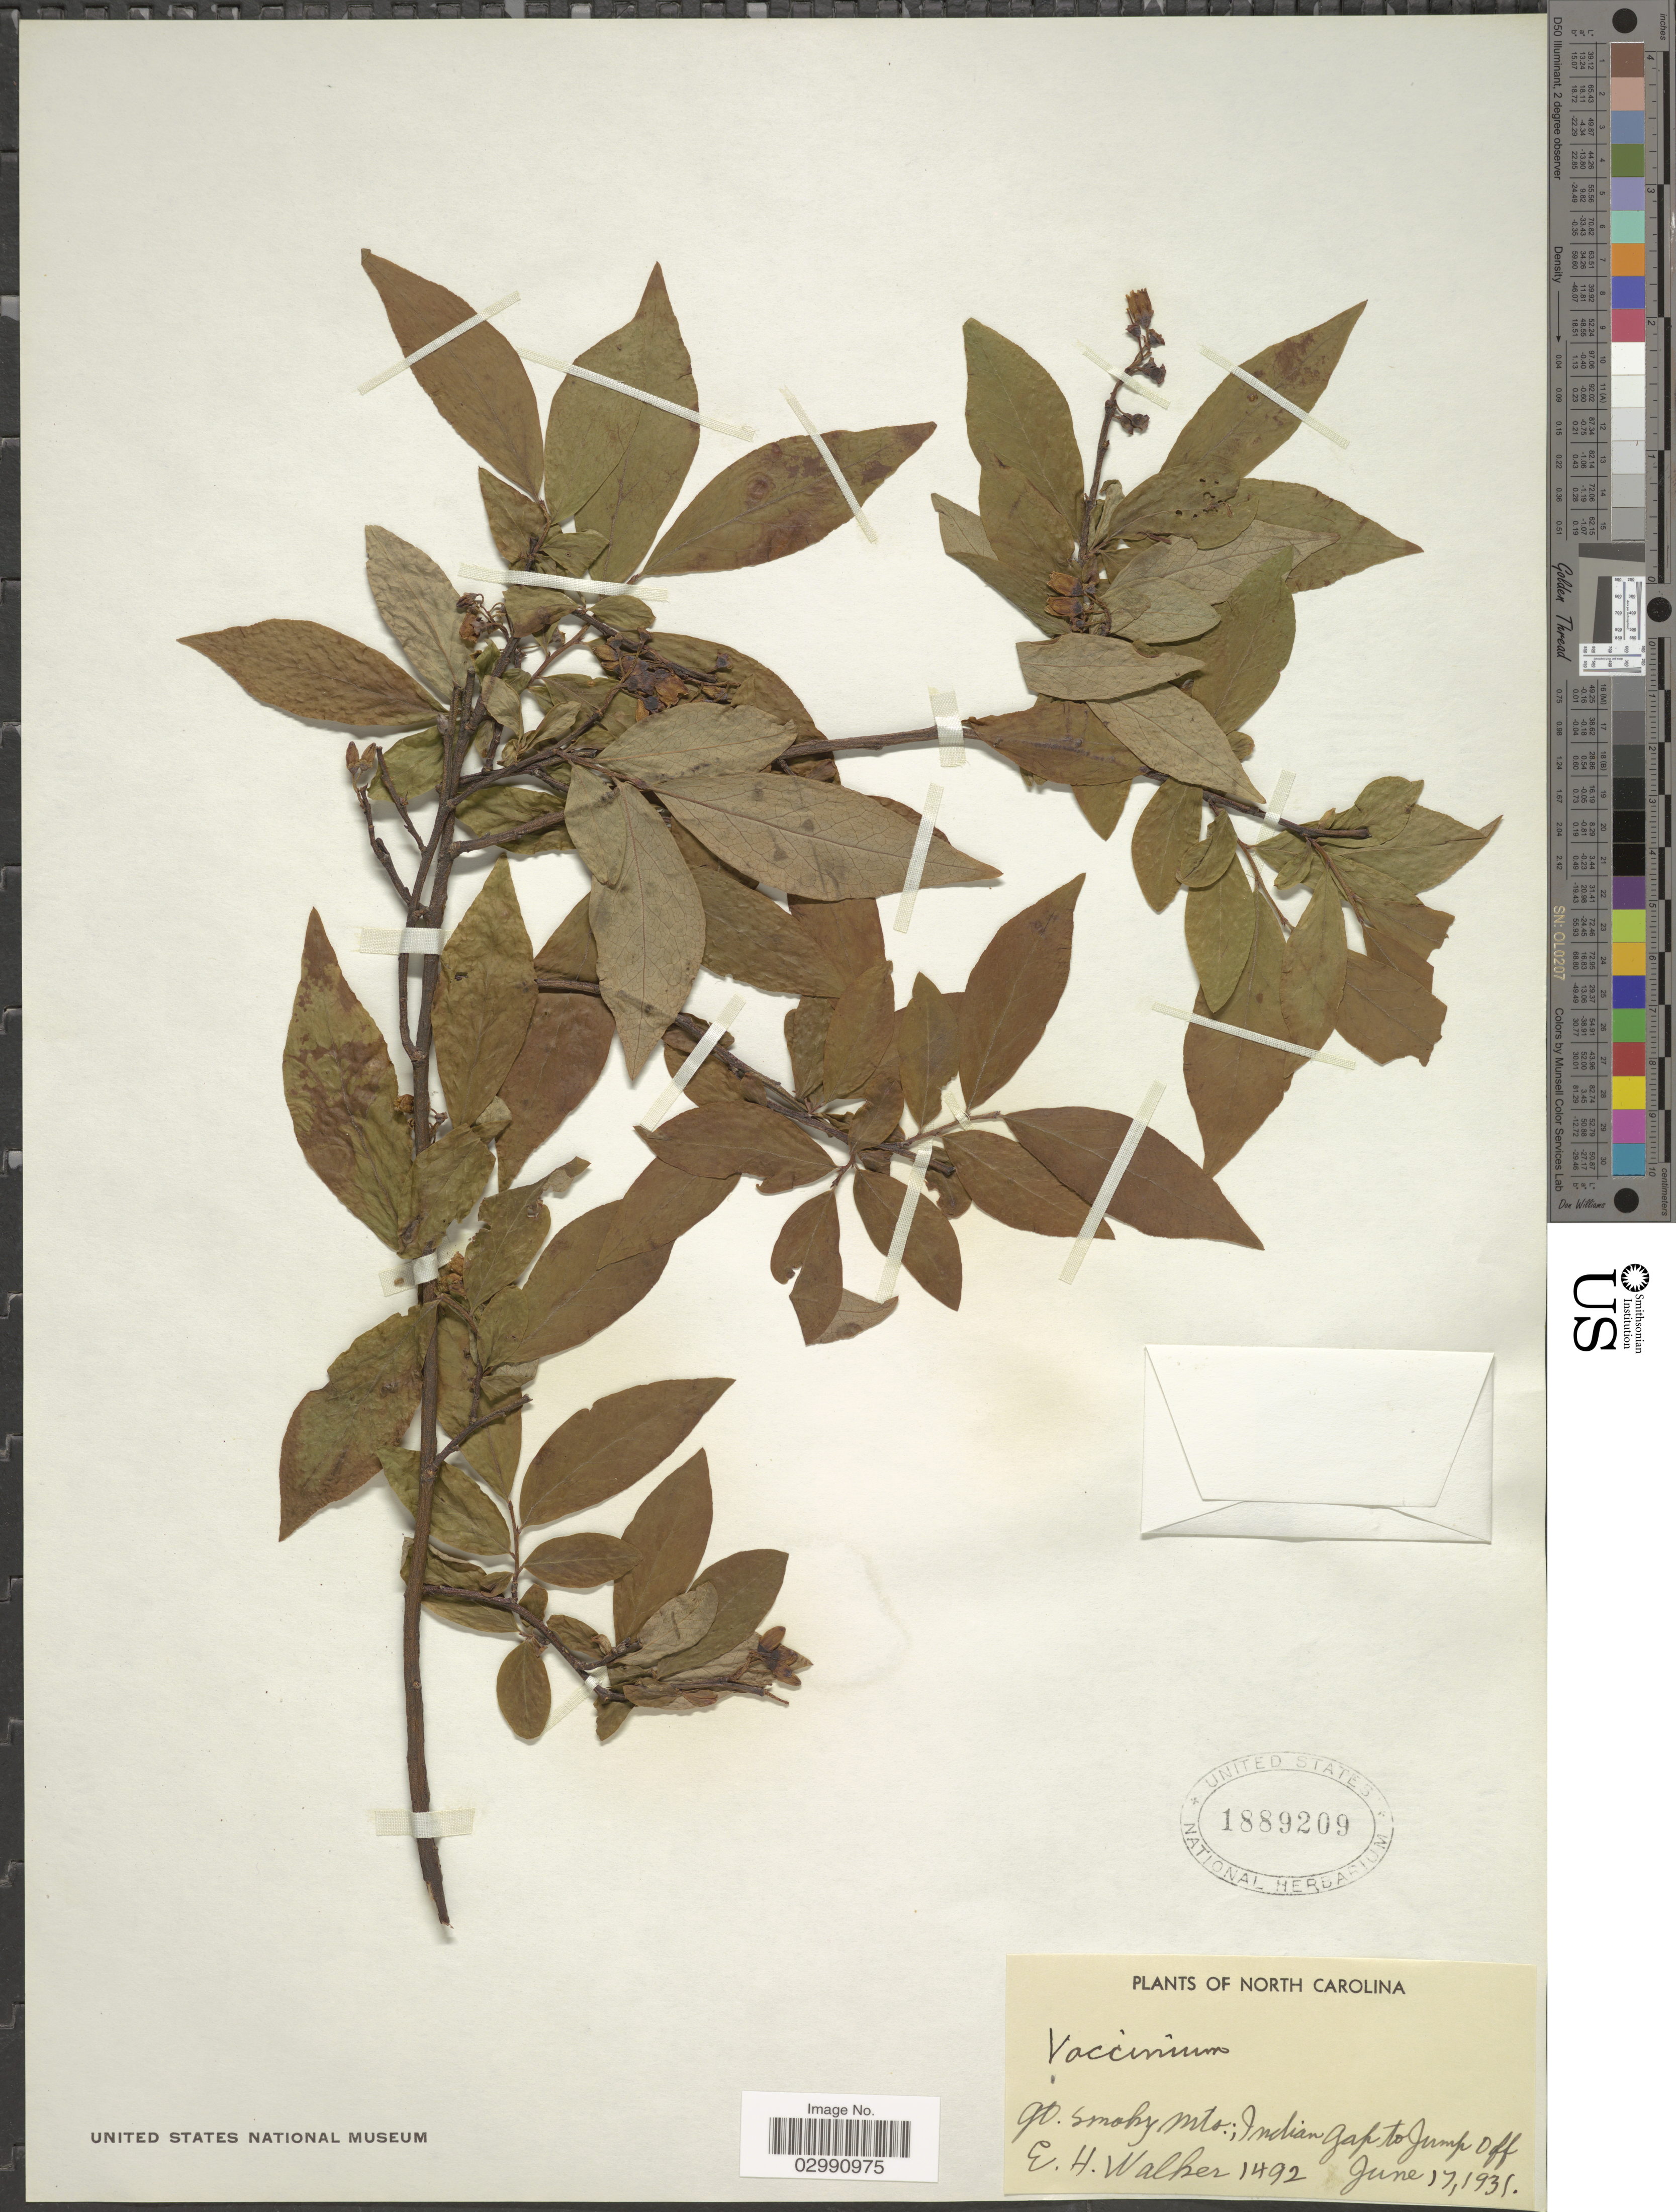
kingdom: Plantae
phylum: Tracheophyta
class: Magnoliopsida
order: Ericales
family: Ericaceae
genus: Vaccinium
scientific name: Vaccinium sp.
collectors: E. H. Walker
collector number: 1492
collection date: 1931-06-17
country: United States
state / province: North Carolina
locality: Gt. Smoky Mts.; Indian gap to Jump Off.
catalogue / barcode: US 1889209